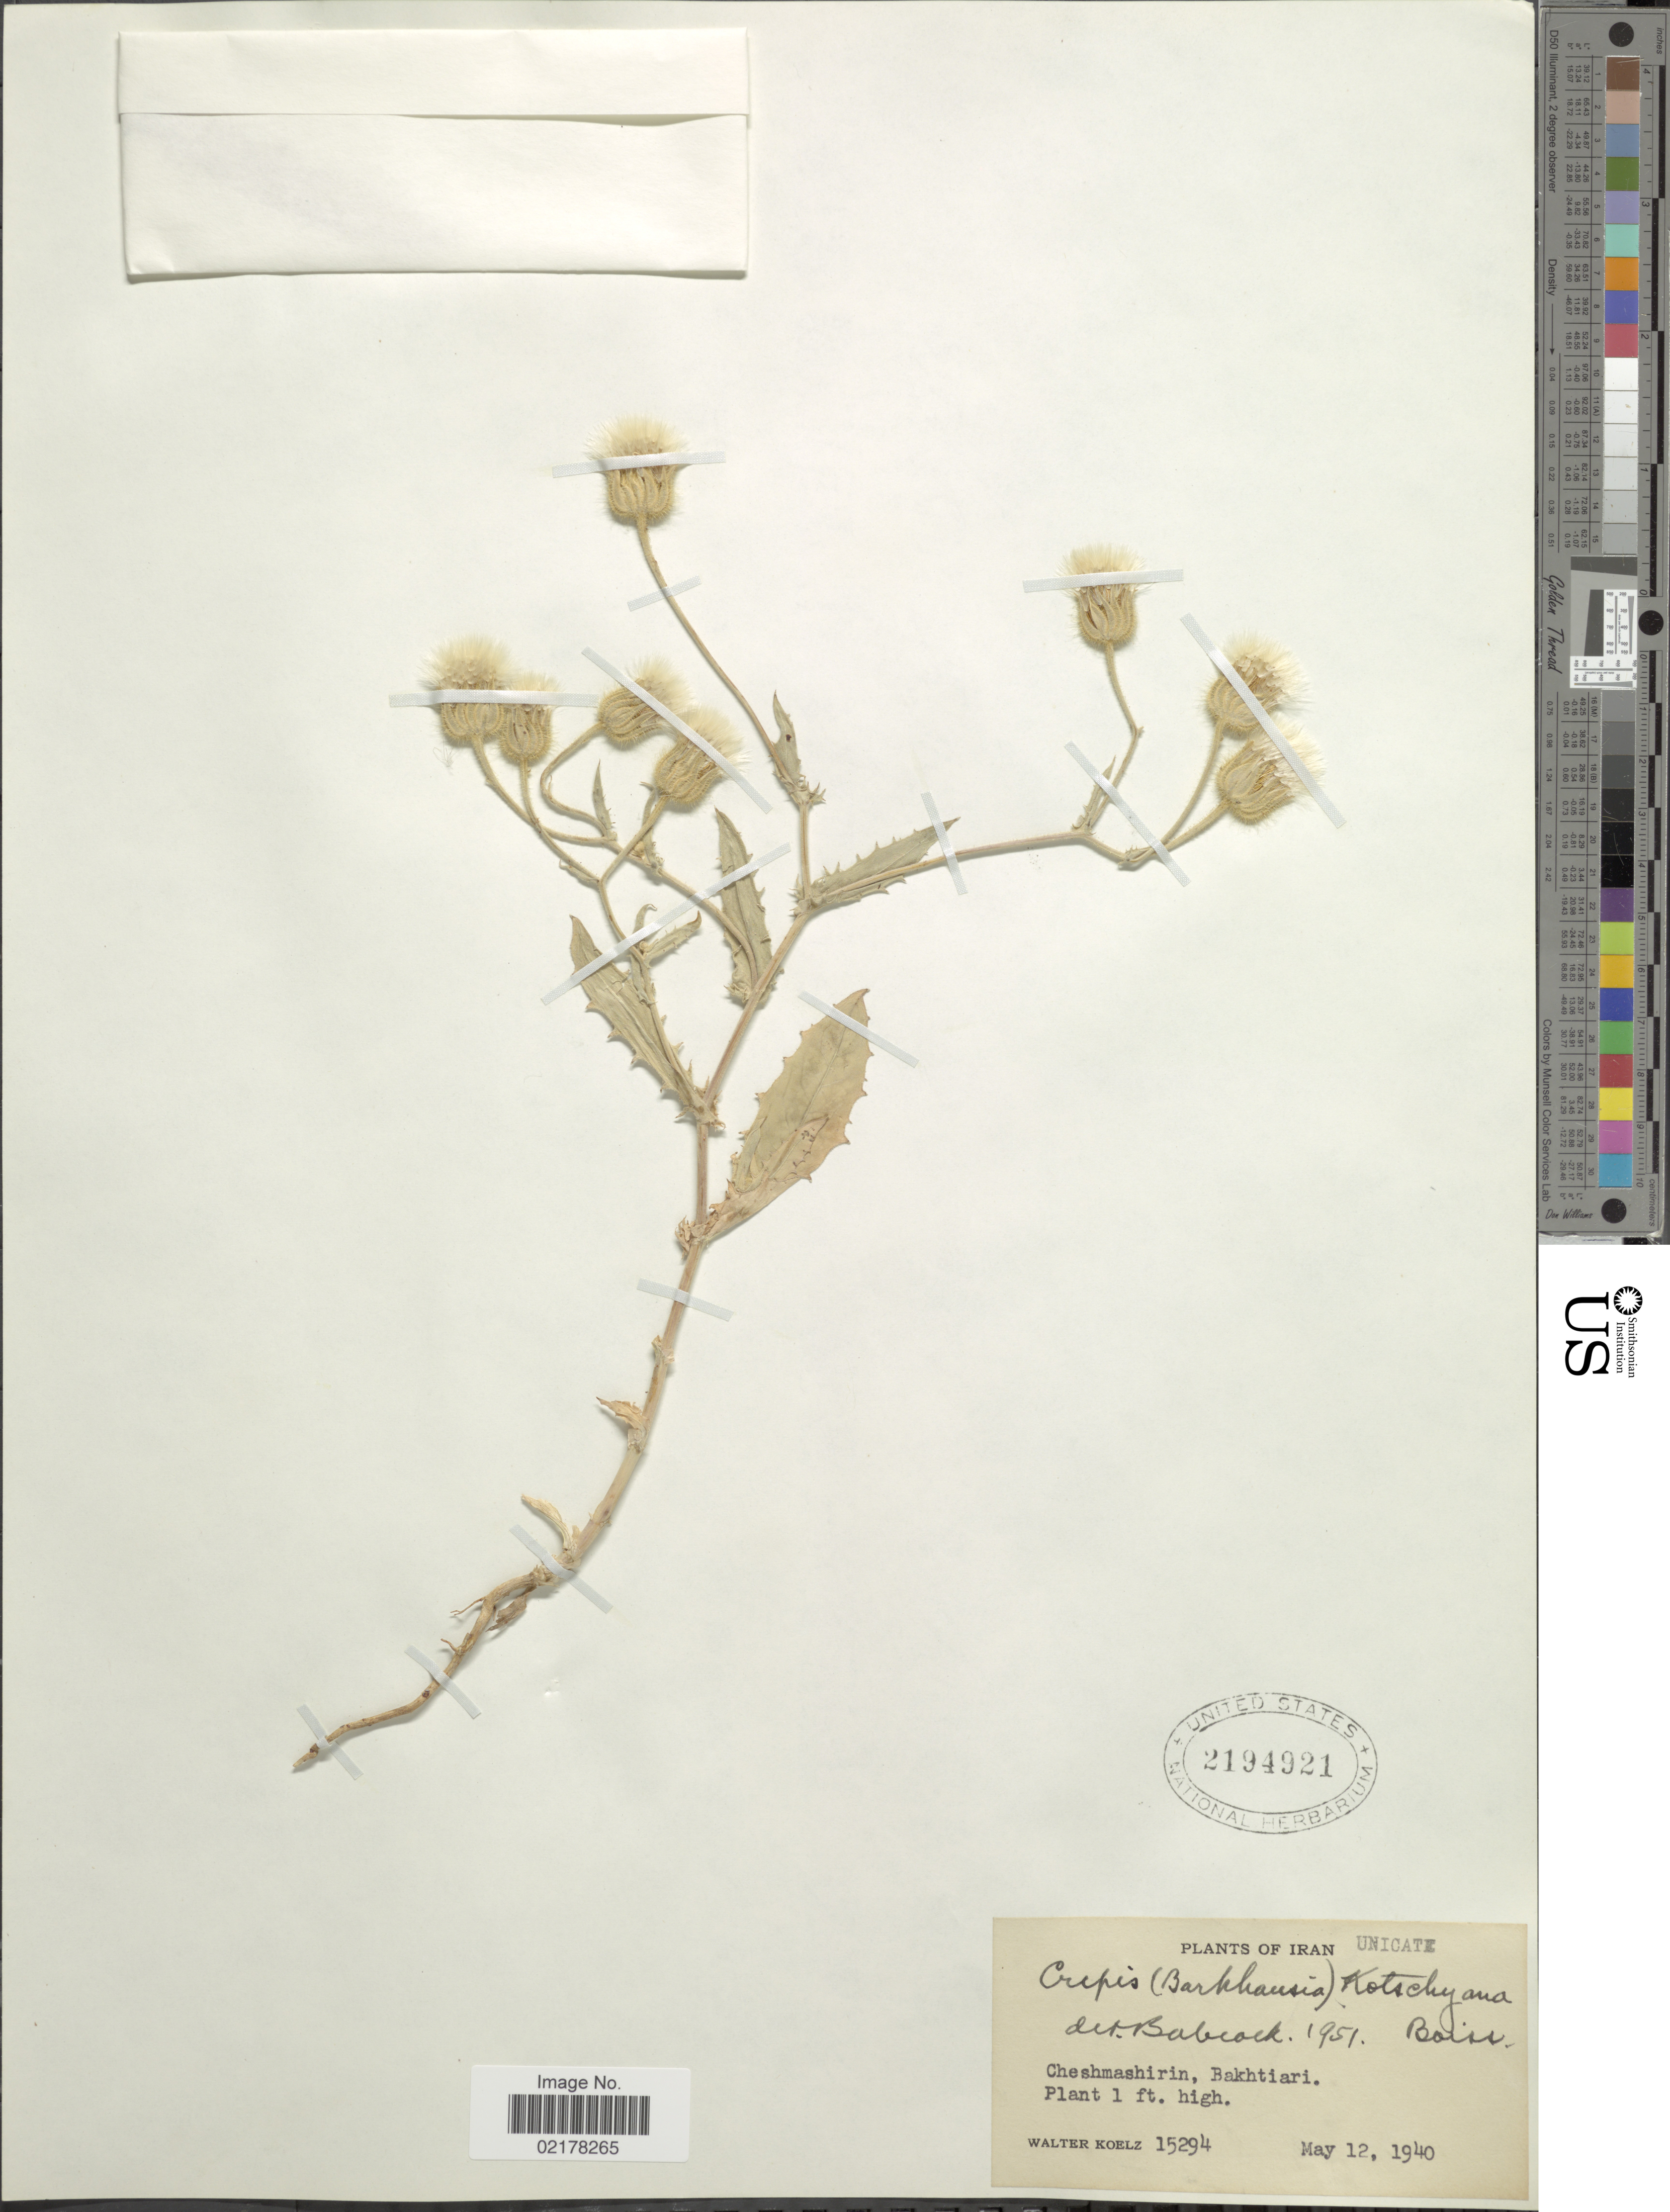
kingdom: Plantae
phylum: Tracheophyta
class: Magnoliopsida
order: Asterales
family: Asteraceae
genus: Crepis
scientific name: Crepis kotschyana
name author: (Boiss.) Boiss.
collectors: W. N. Koelz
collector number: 15294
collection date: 1940-05-12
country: Iran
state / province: Chahar Mahaal and Bakhtiari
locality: Cheshmashirin, Bakhtiari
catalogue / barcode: US 2194921